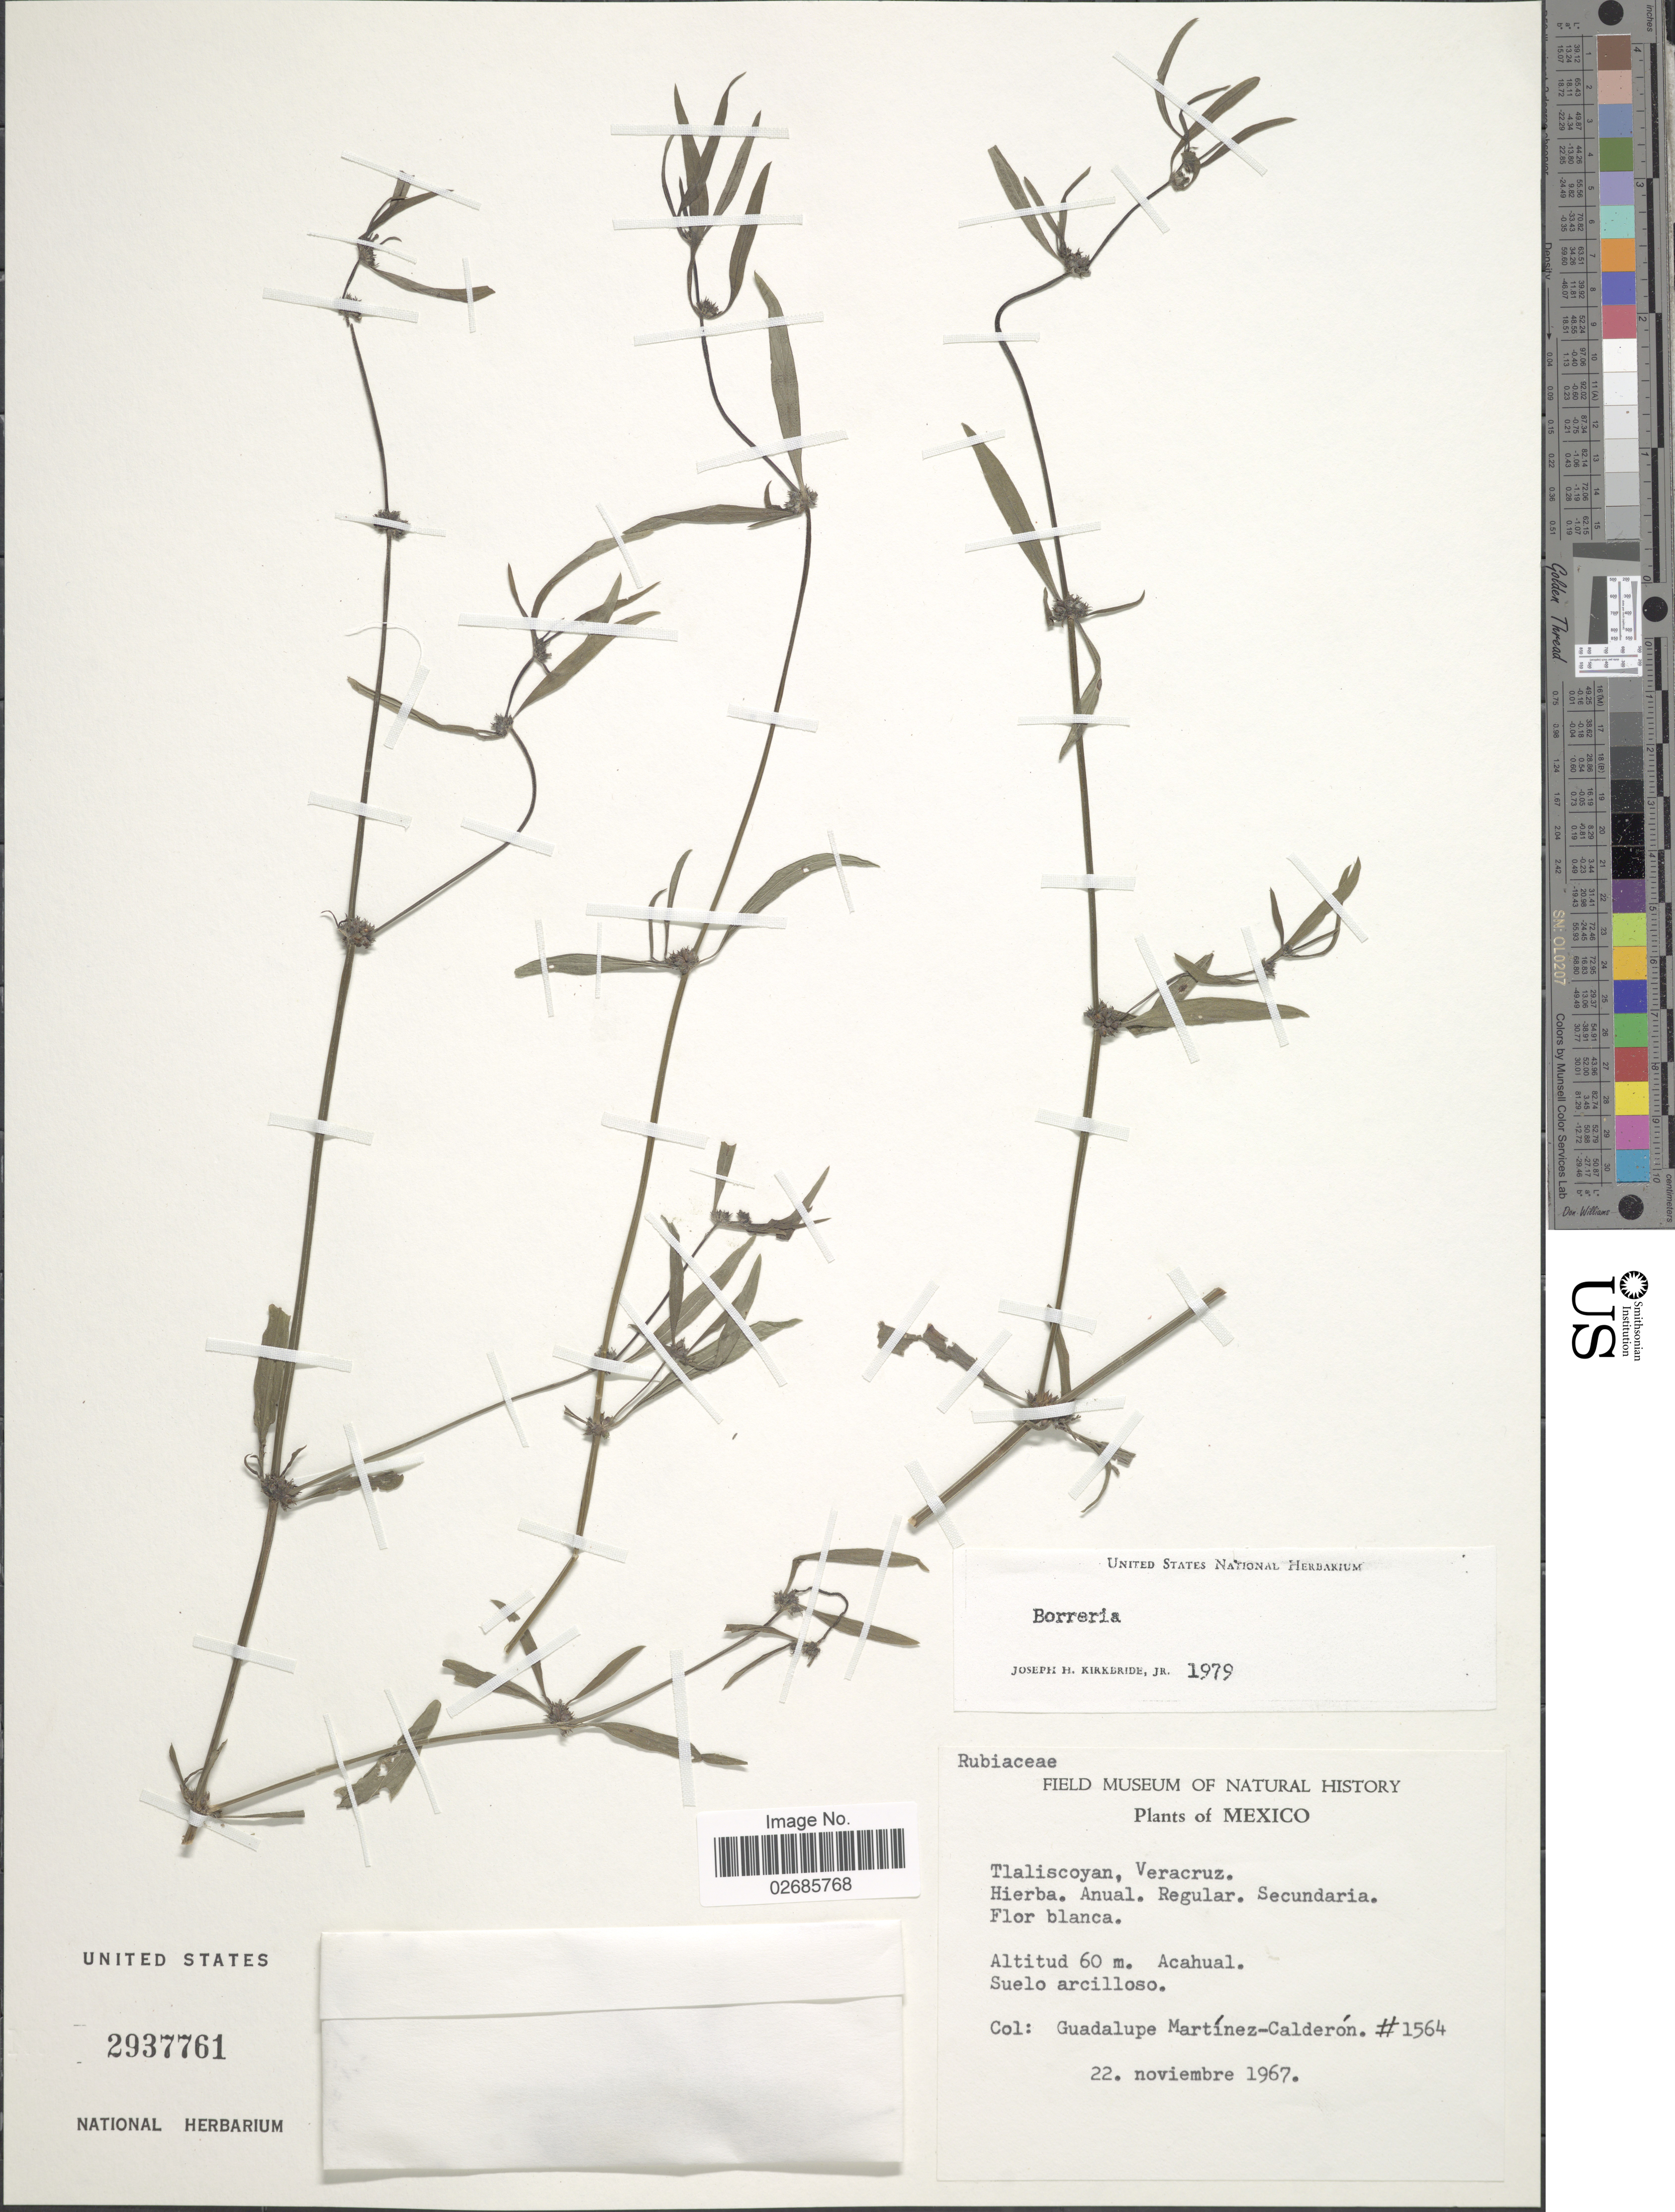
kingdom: Plantae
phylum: Tracheophyta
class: Magnoliopsida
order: Gentianales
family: Rubiaceae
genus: Borreria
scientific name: Borreria sp.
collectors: G. Martinez-C.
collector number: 1564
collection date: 1967-11-22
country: Mexico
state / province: Veracruz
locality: Tlaliscoyan, Veracruz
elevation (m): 60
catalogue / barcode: US 2937761